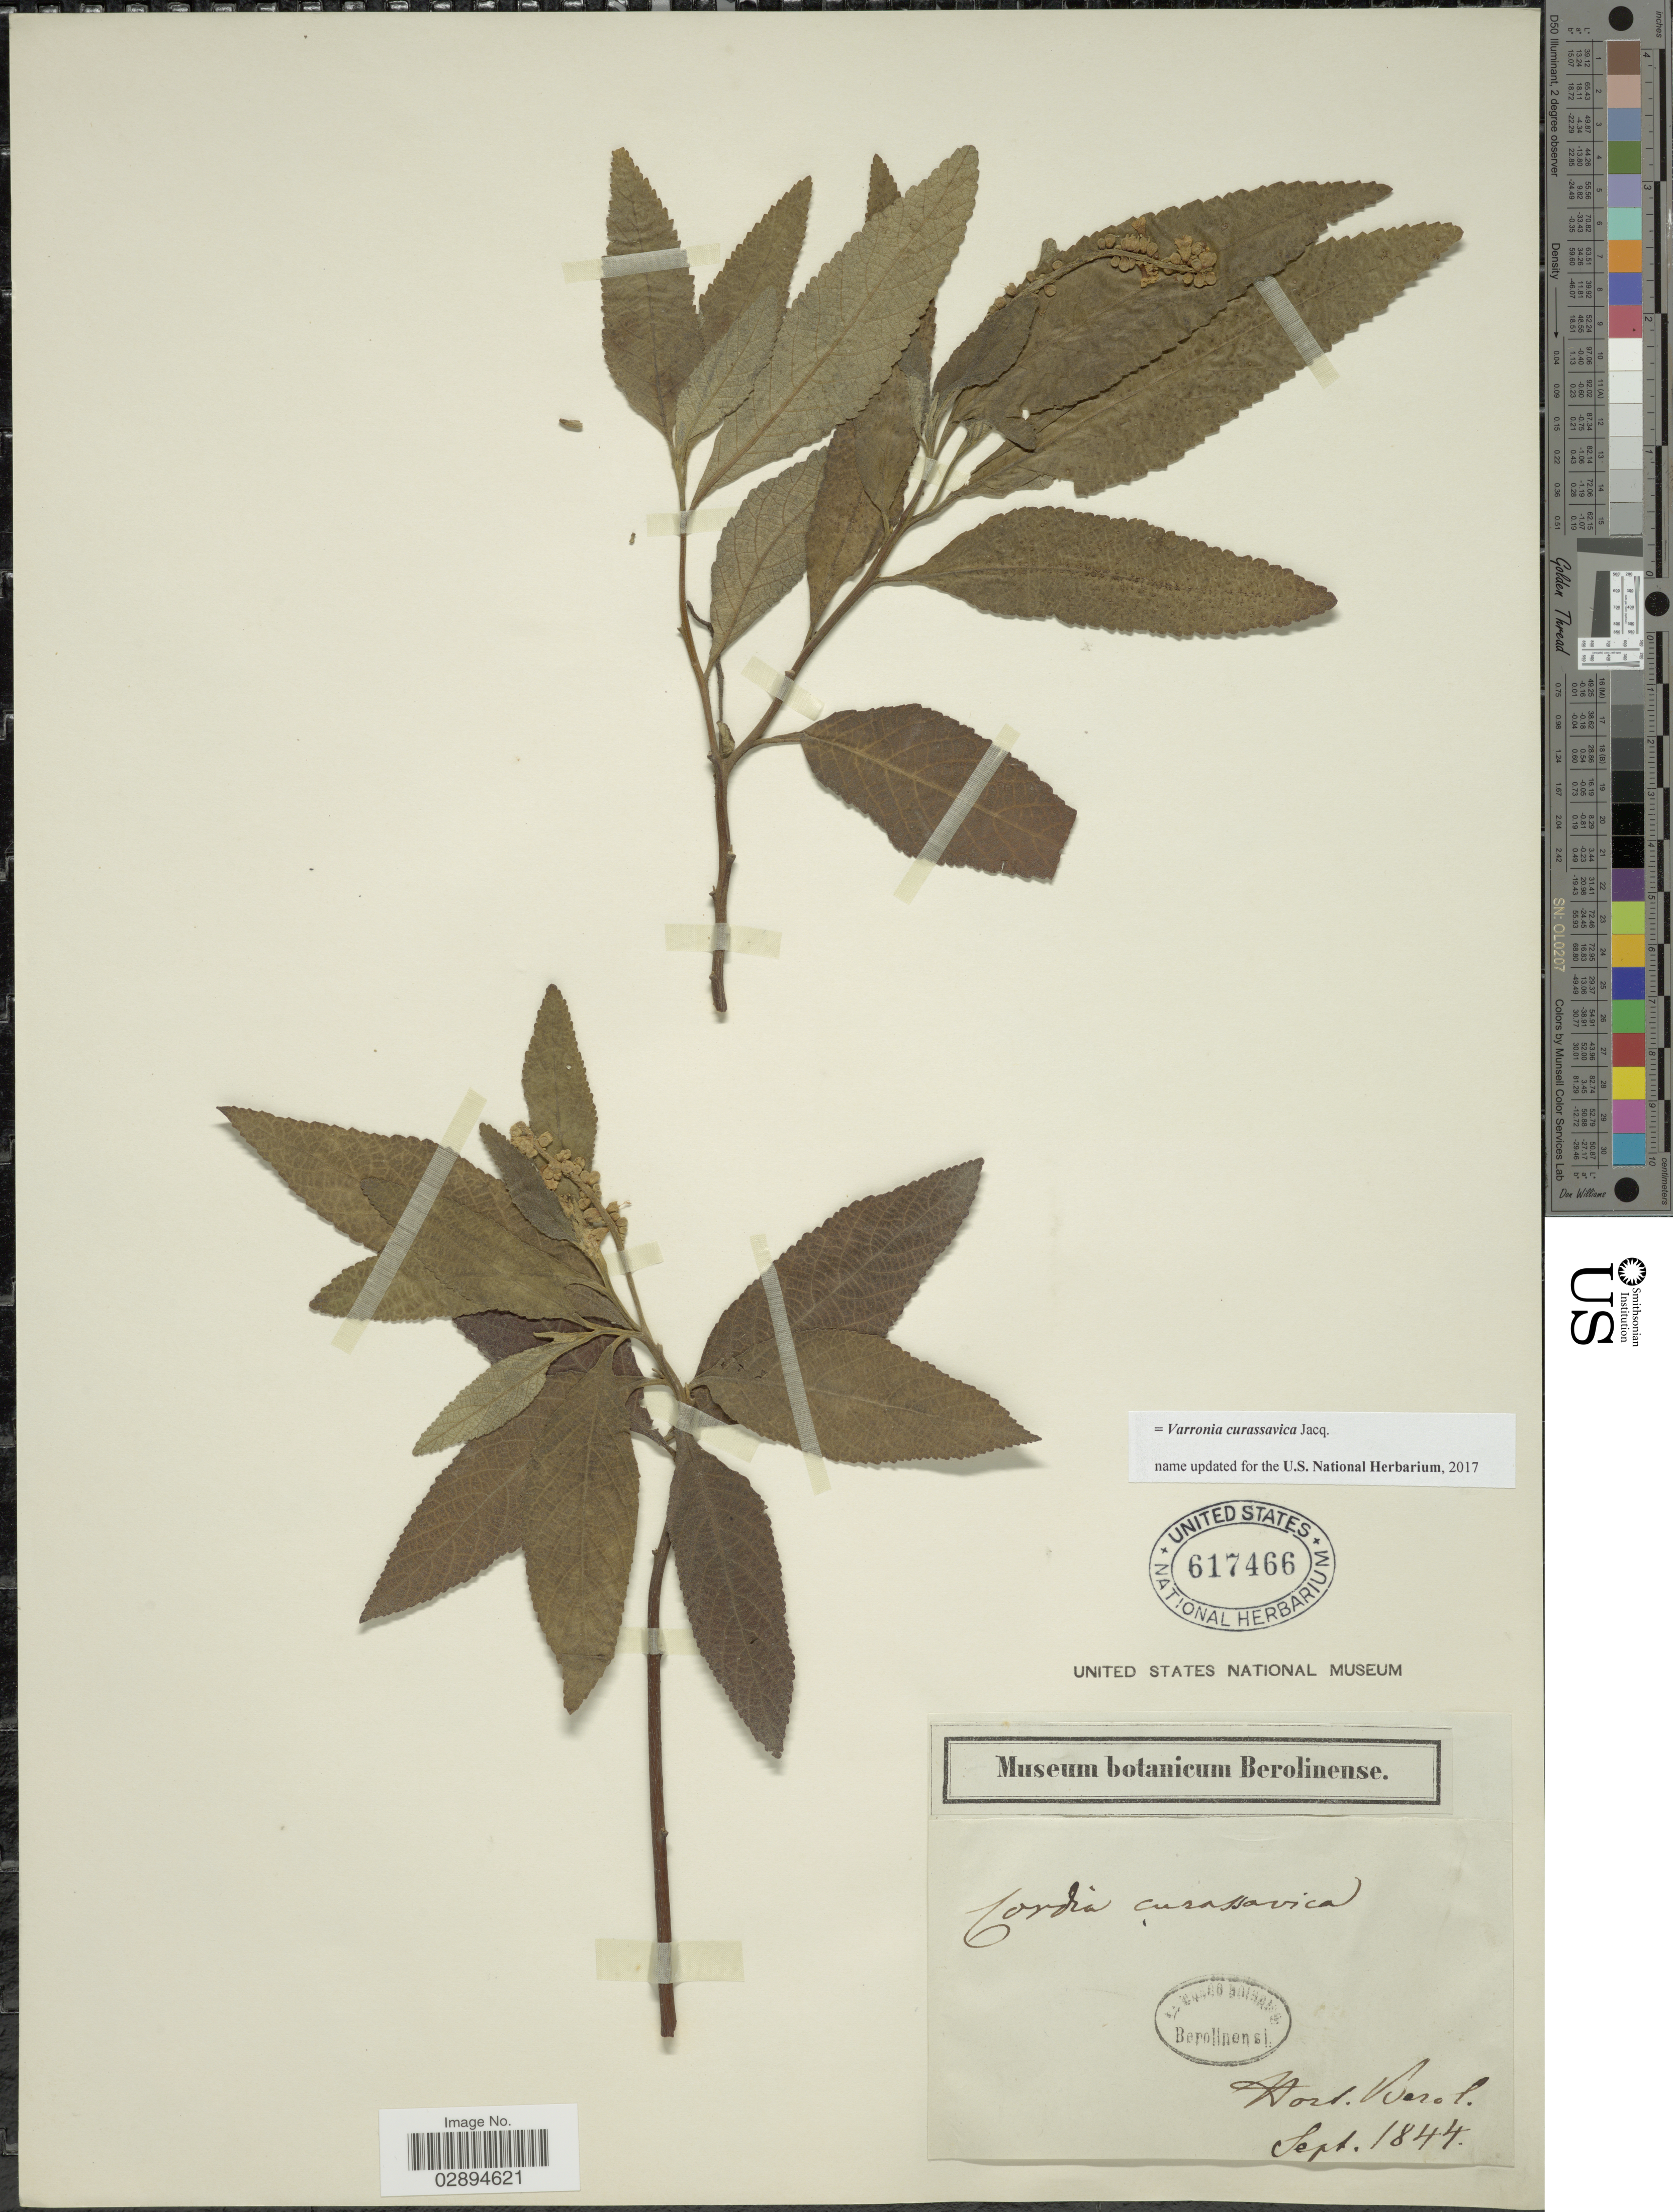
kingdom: Plantae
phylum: Tracheophyta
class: Magnoliopsida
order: Boraginales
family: Cordiaceae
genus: Varronia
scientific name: Varronia curassavica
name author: Jacq.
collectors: Hort. Berol.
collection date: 1844-09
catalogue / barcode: US 617466